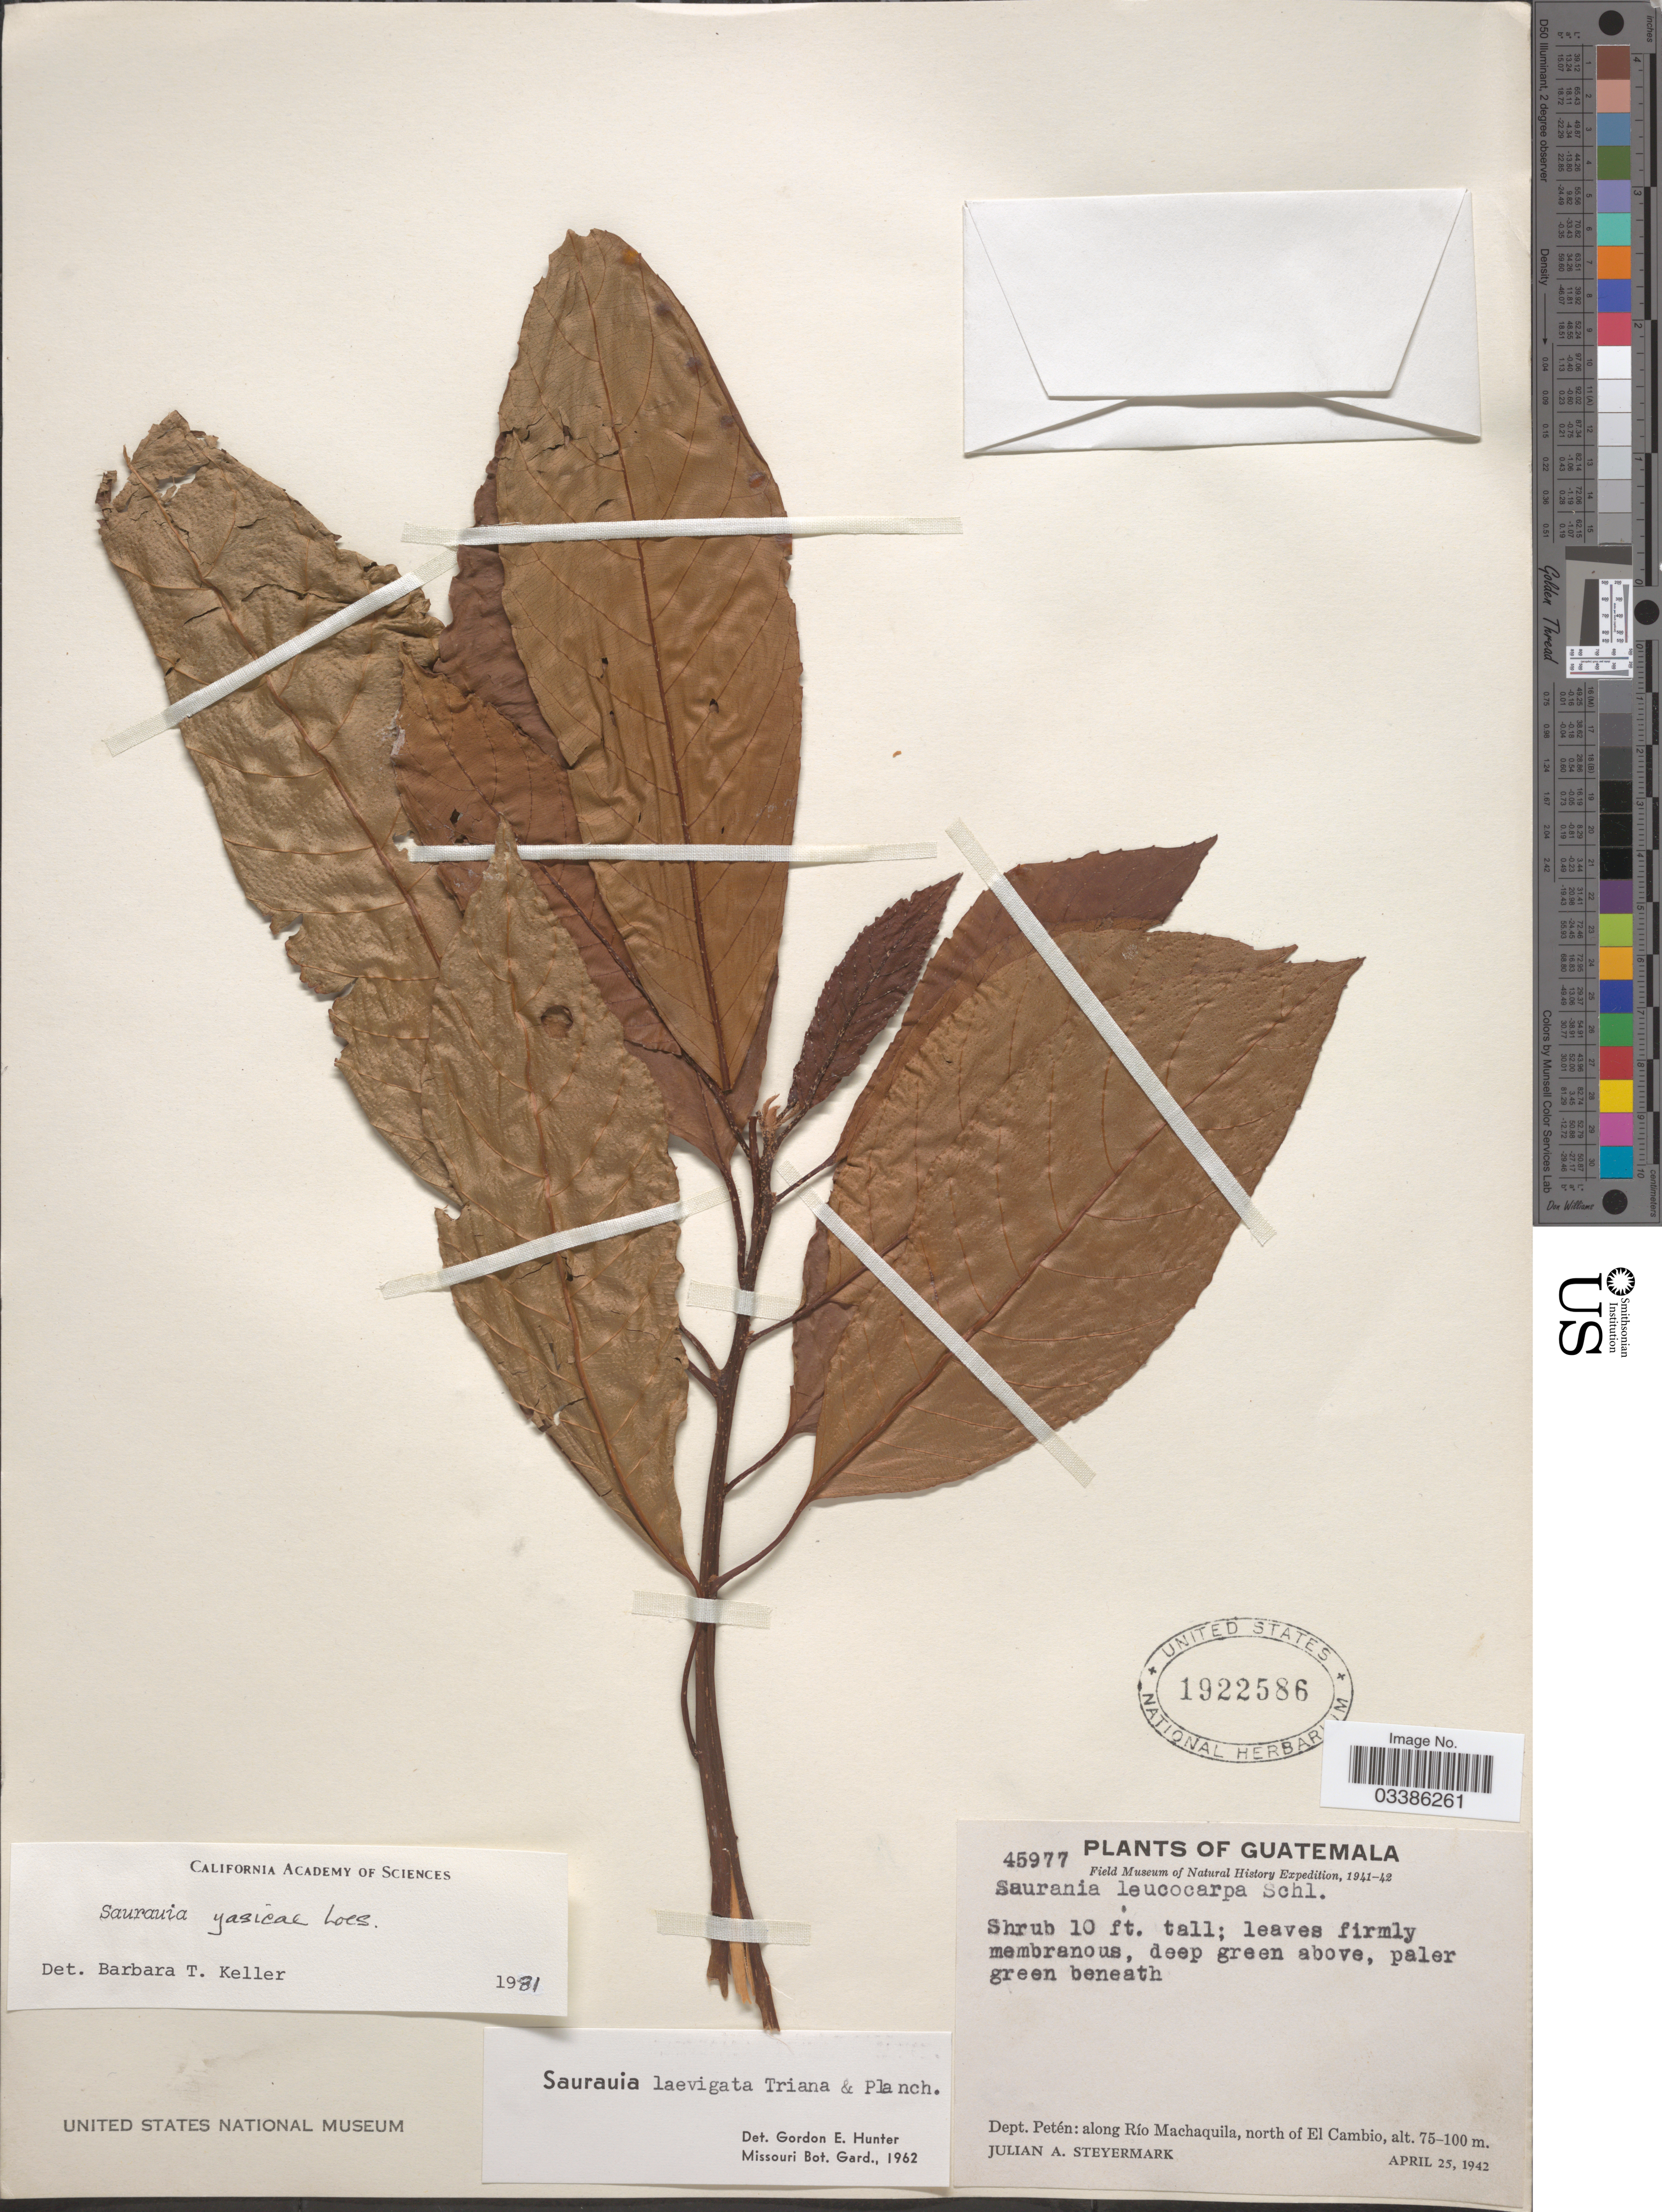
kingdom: Plantae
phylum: Tracheophyta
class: Magnoliopsida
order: Ericales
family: Actinidiaceae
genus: Saurauia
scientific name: Saurauia yasicae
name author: Loes.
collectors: J. Steyermark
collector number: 45977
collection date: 1942-04-25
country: Guatemala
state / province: El Petén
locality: Dept. Petén: along Río Machaquila, north of El Cambio.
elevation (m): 75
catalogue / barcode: US 1922586